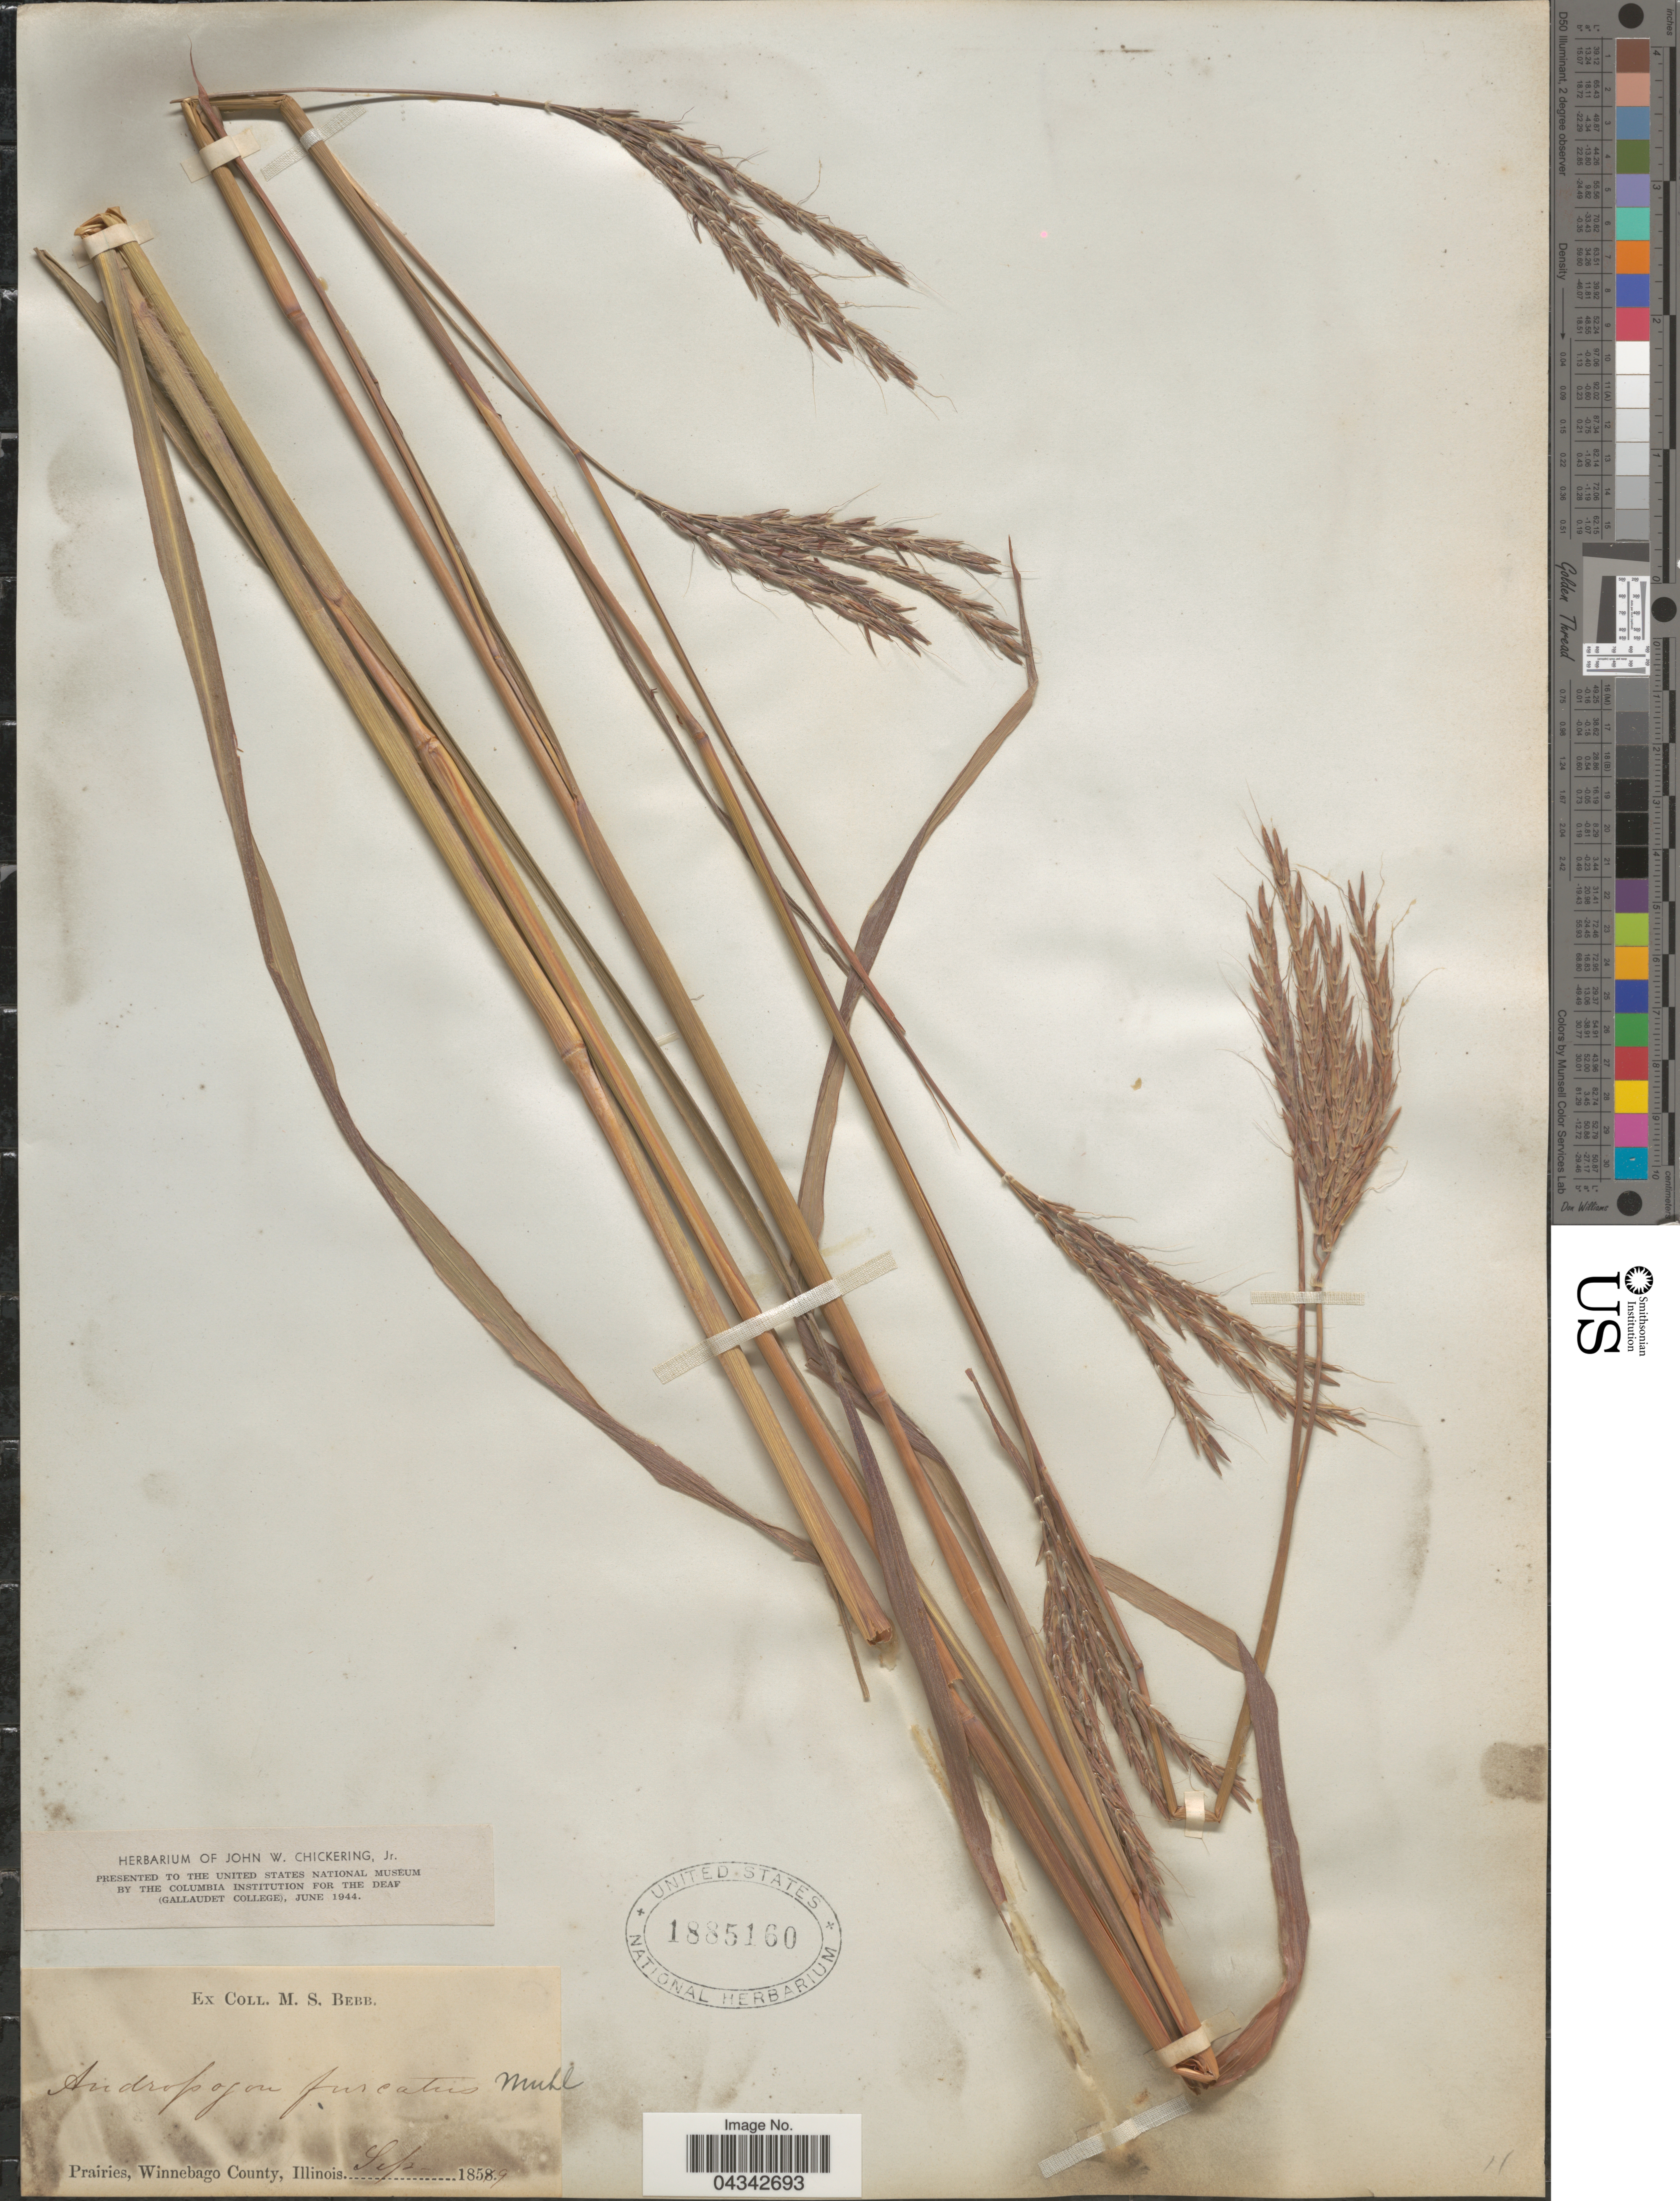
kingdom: Plantae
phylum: Tracheophyta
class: Liliopsida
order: Poales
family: Poaceae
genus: Andropogon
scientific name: Andropogon gerardii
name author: Vitman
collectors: M. Bebb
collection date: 1859-09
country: United States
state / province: Illinois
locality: Prairies, Winnebago County.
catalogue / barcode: US 1885160